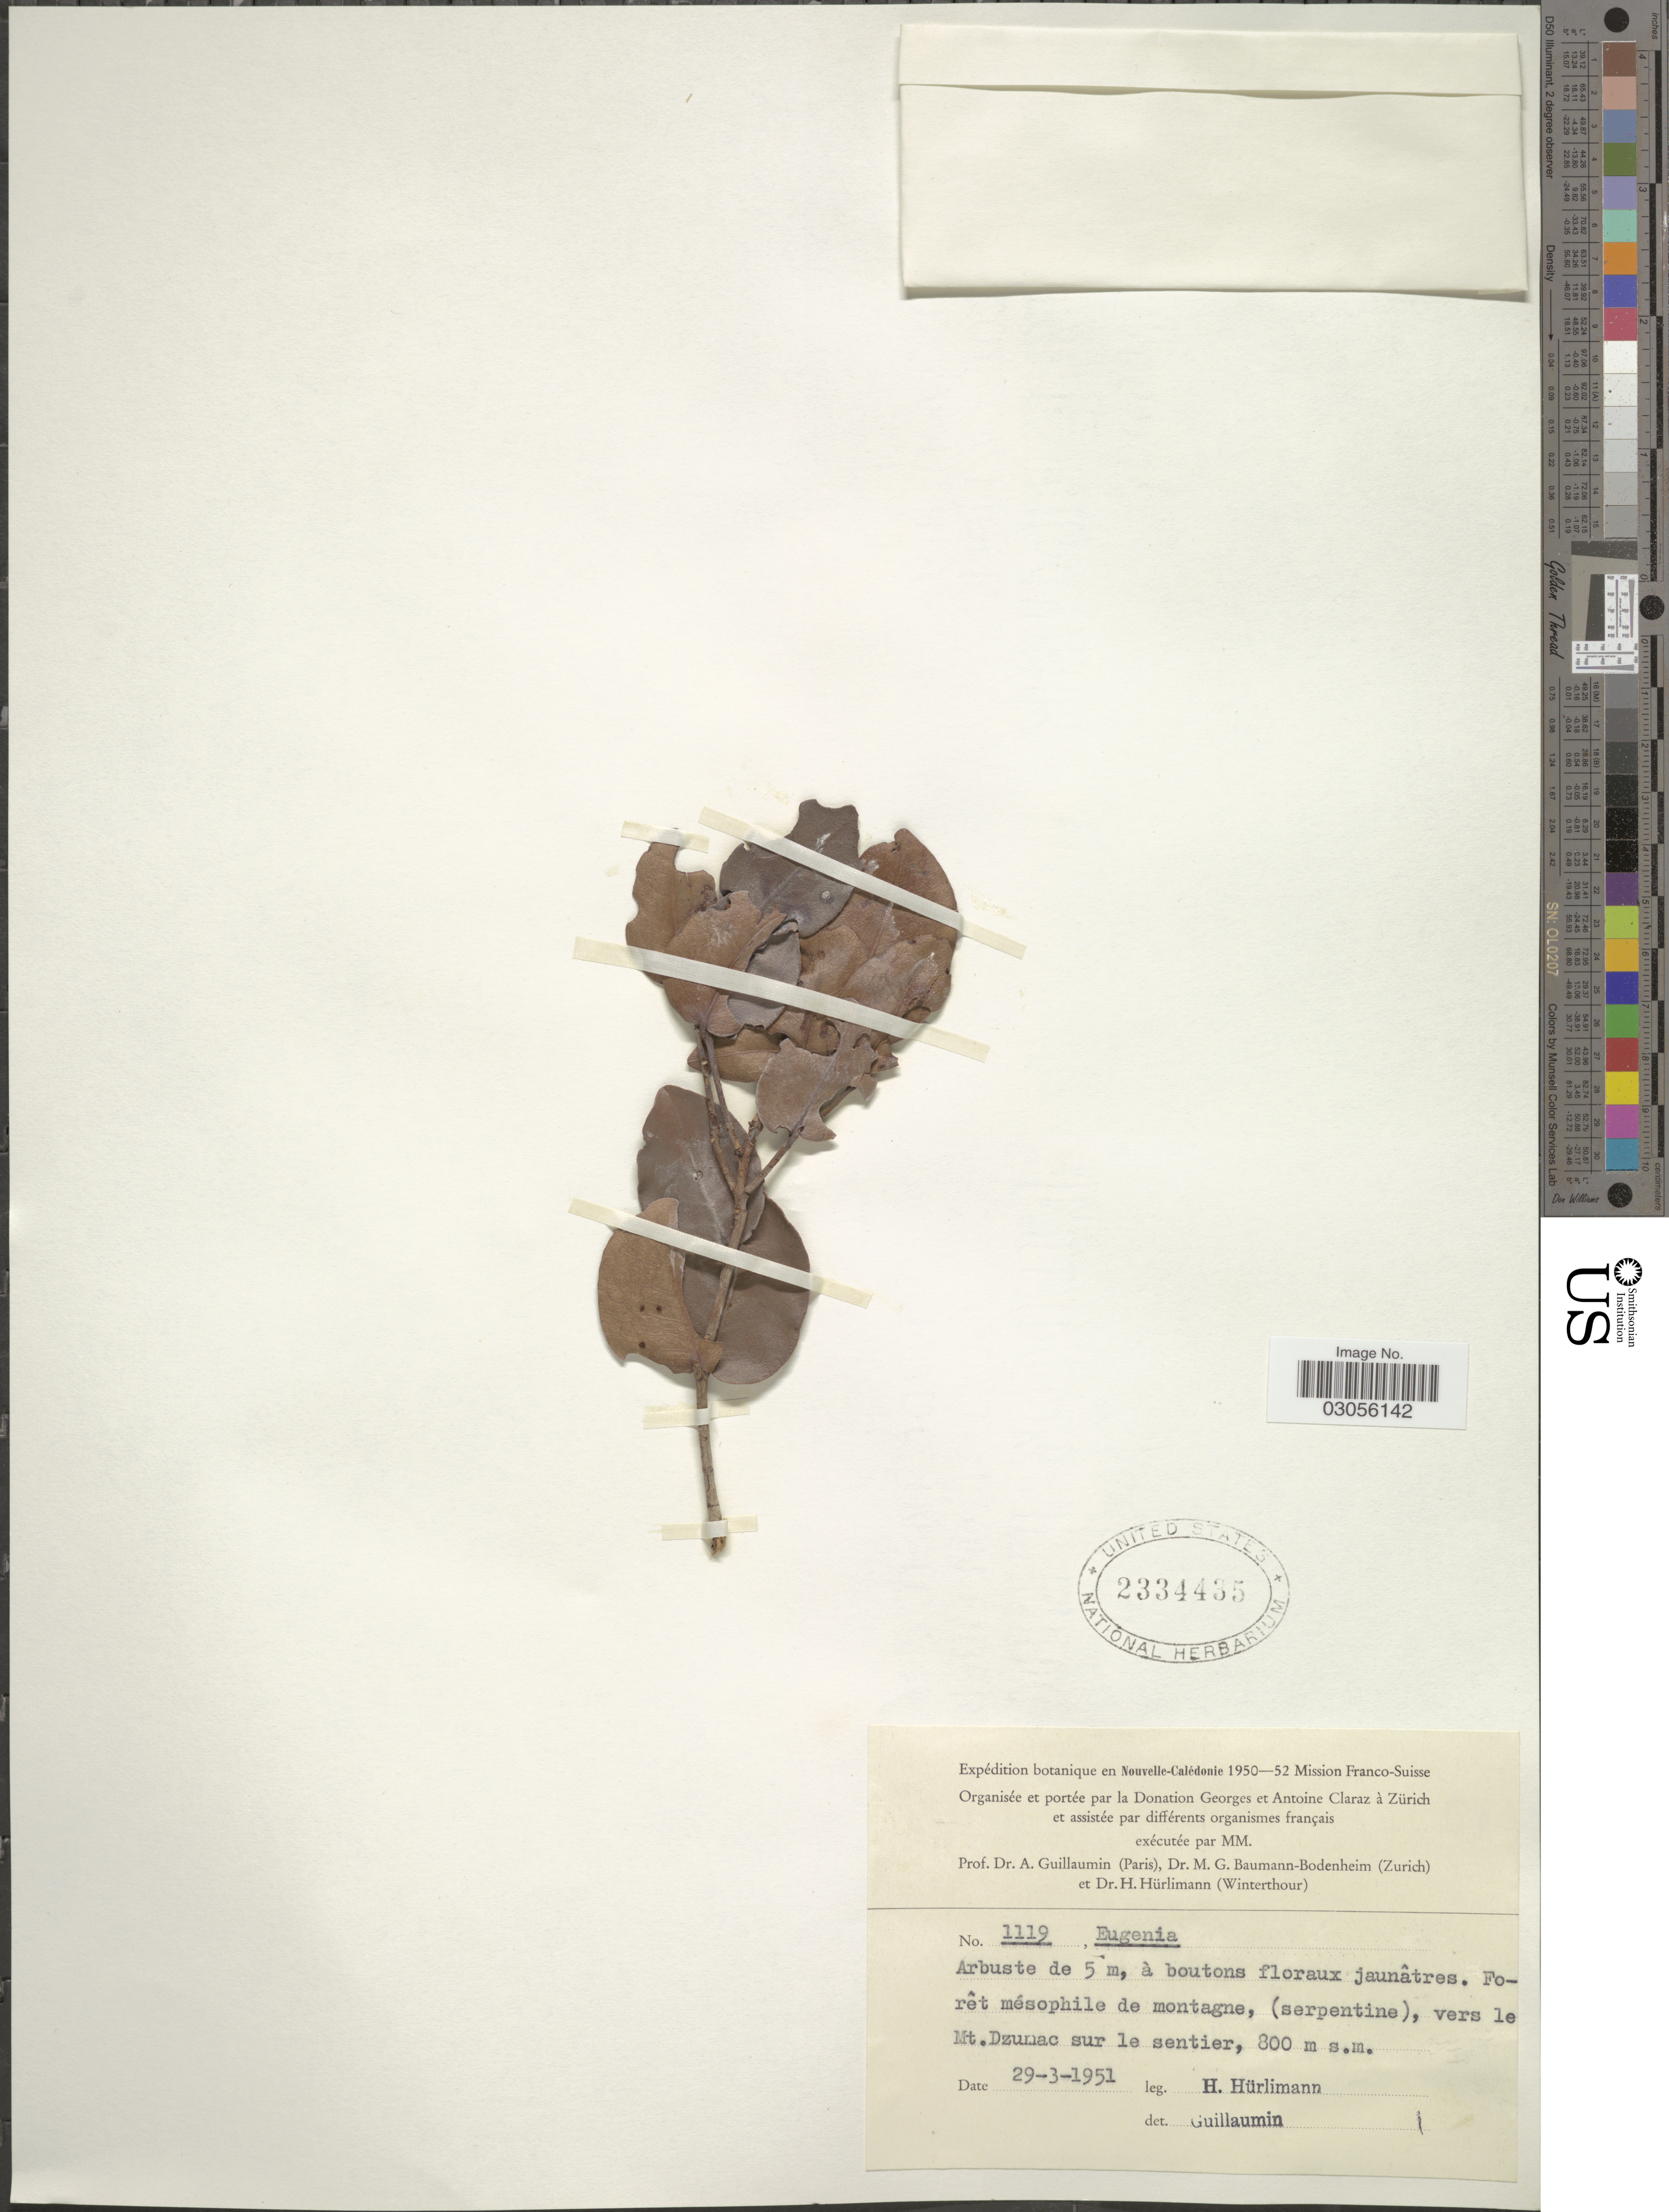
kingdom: Plantae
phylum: Tracheophyta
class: Magnoliopsida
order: Myrtales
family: Myrtaceae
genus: Eugenia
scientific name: Eugenia sp.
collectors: H. Hürlimann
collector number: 1119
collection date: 1951-03-29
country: New Caledonia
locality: Forêt mésophile de montagne, (serpentine), vers le Mt. Dzumac sur le sentier.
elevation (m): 800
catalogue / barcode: US 2334435